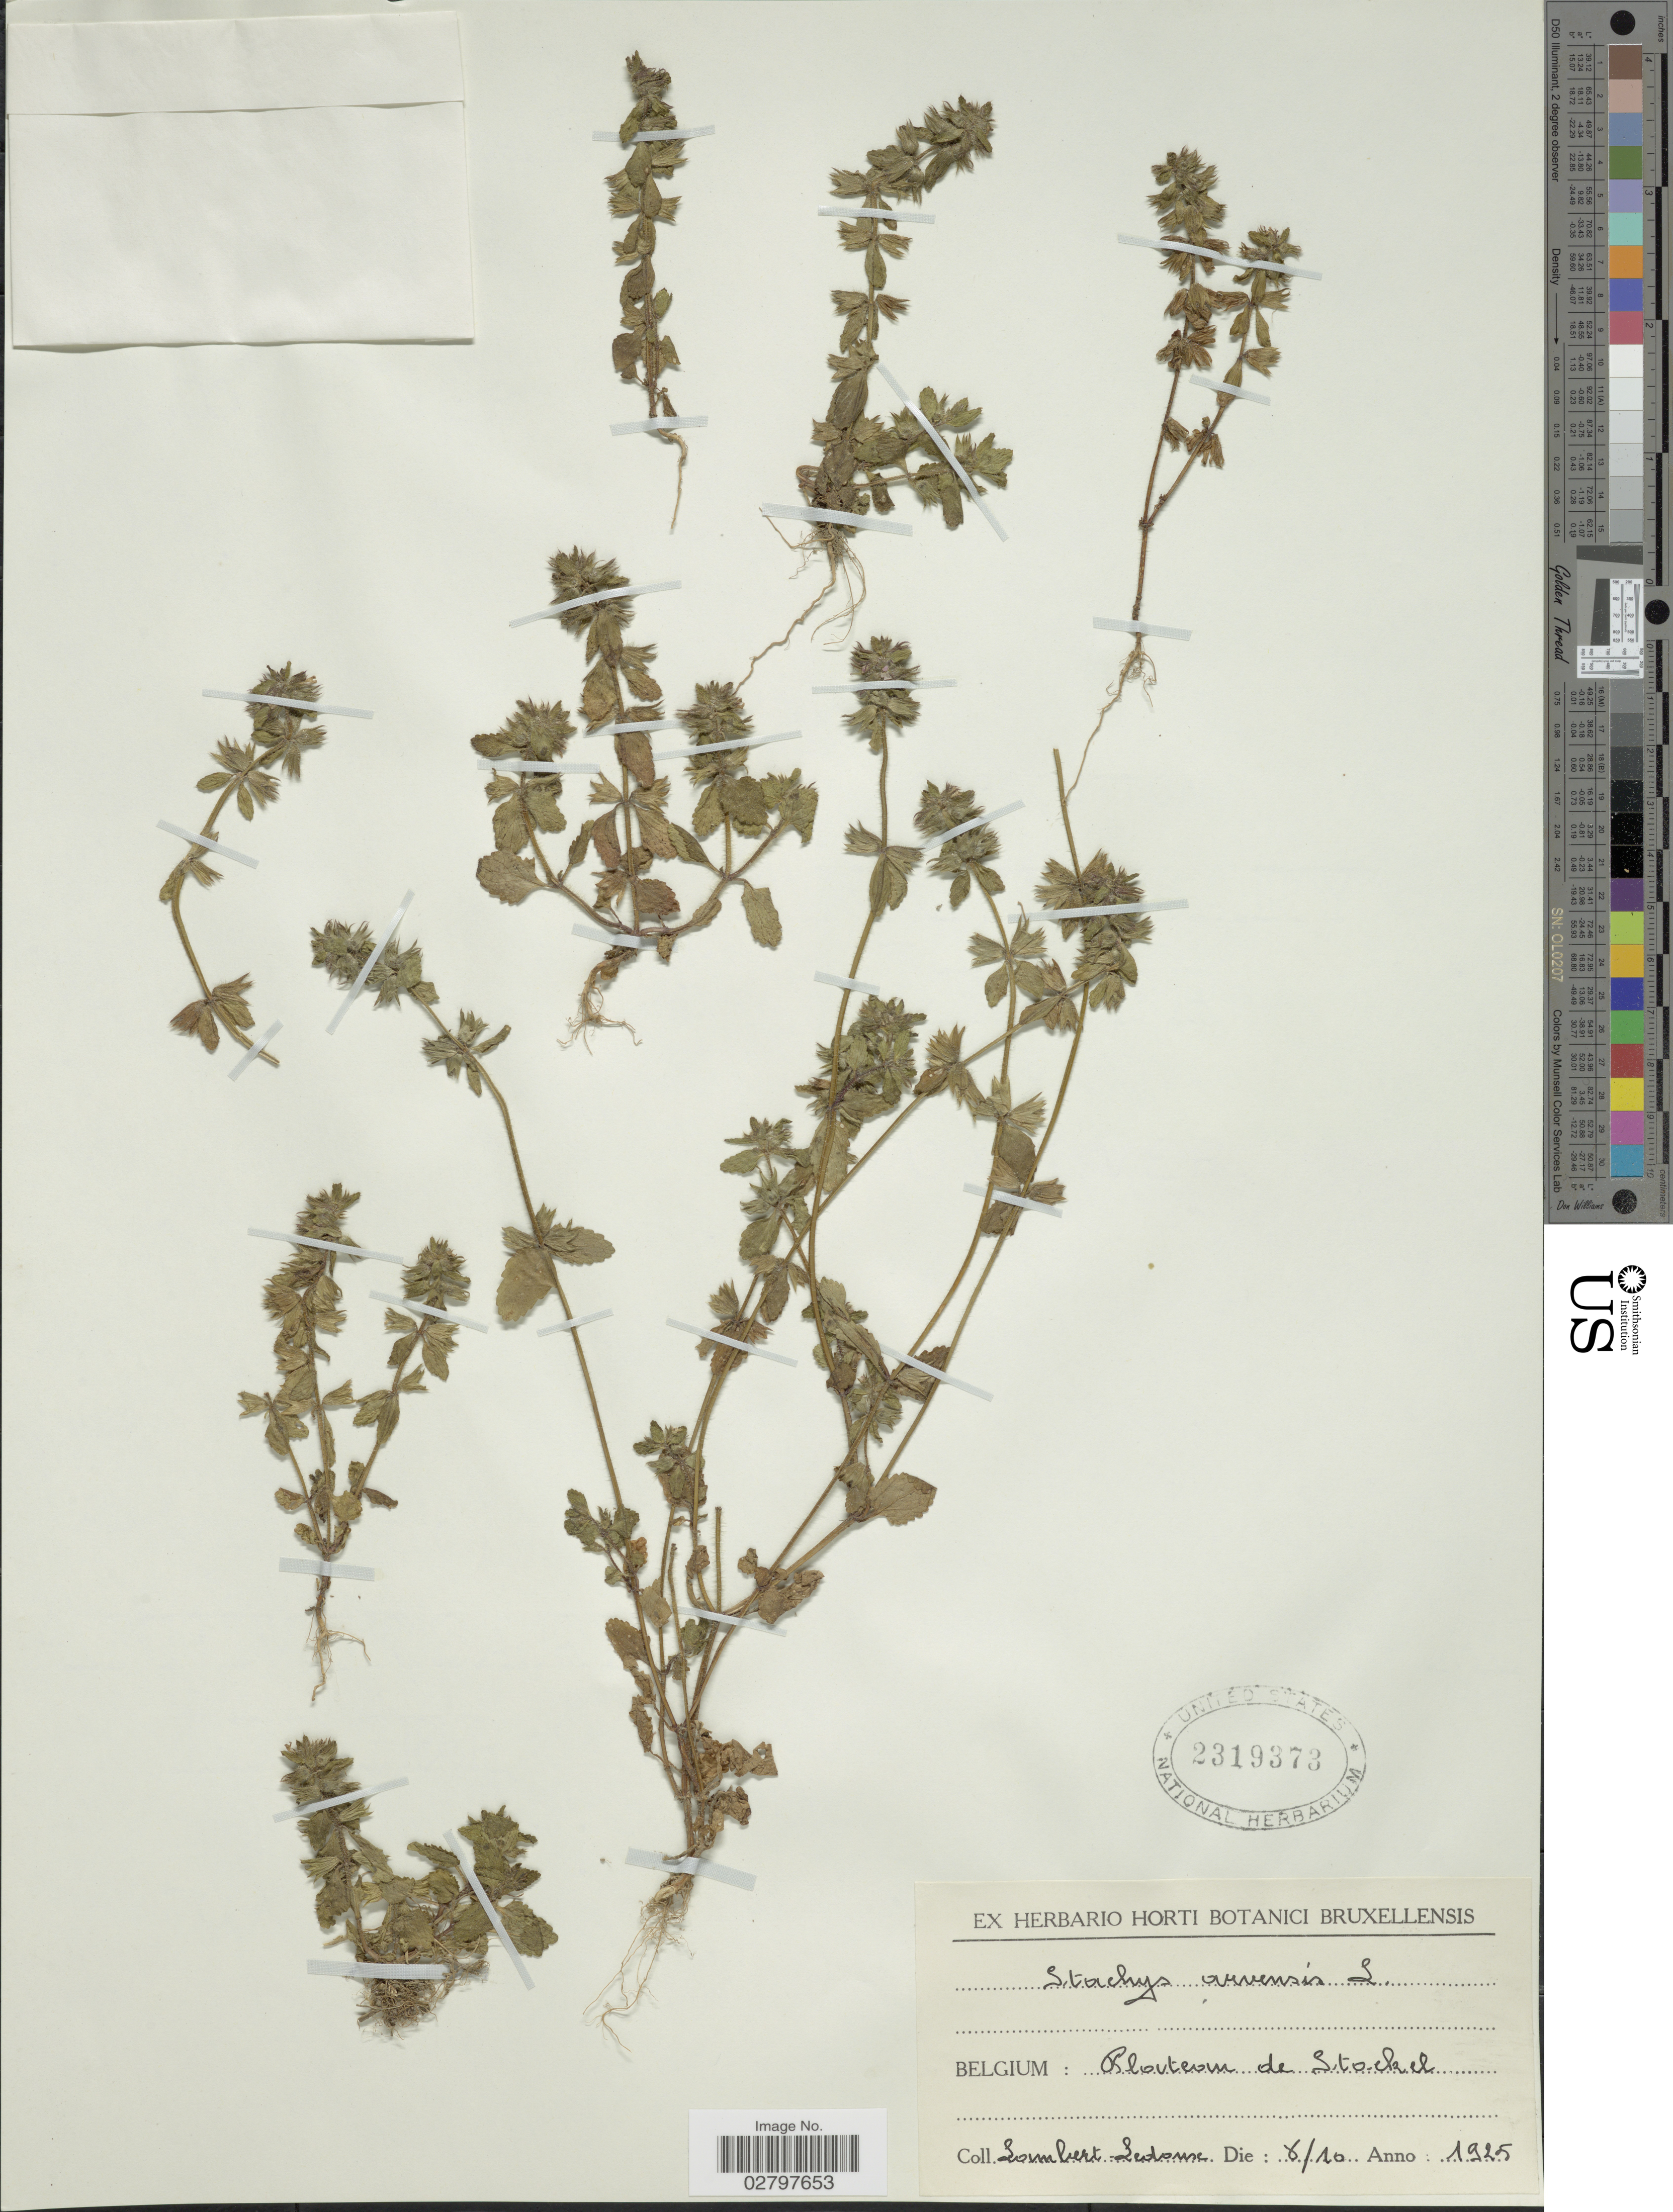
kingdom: Plantae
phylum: Tracheophyta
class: Magnoliopsida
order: Lamiales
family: Lamiaceae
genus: Stachys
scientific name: Stachys arvensis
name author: (L.) L.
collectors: L. Ledoux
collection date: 1925-10-08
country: Belgium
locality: Plateau de Stockel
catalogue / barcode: US 2319373